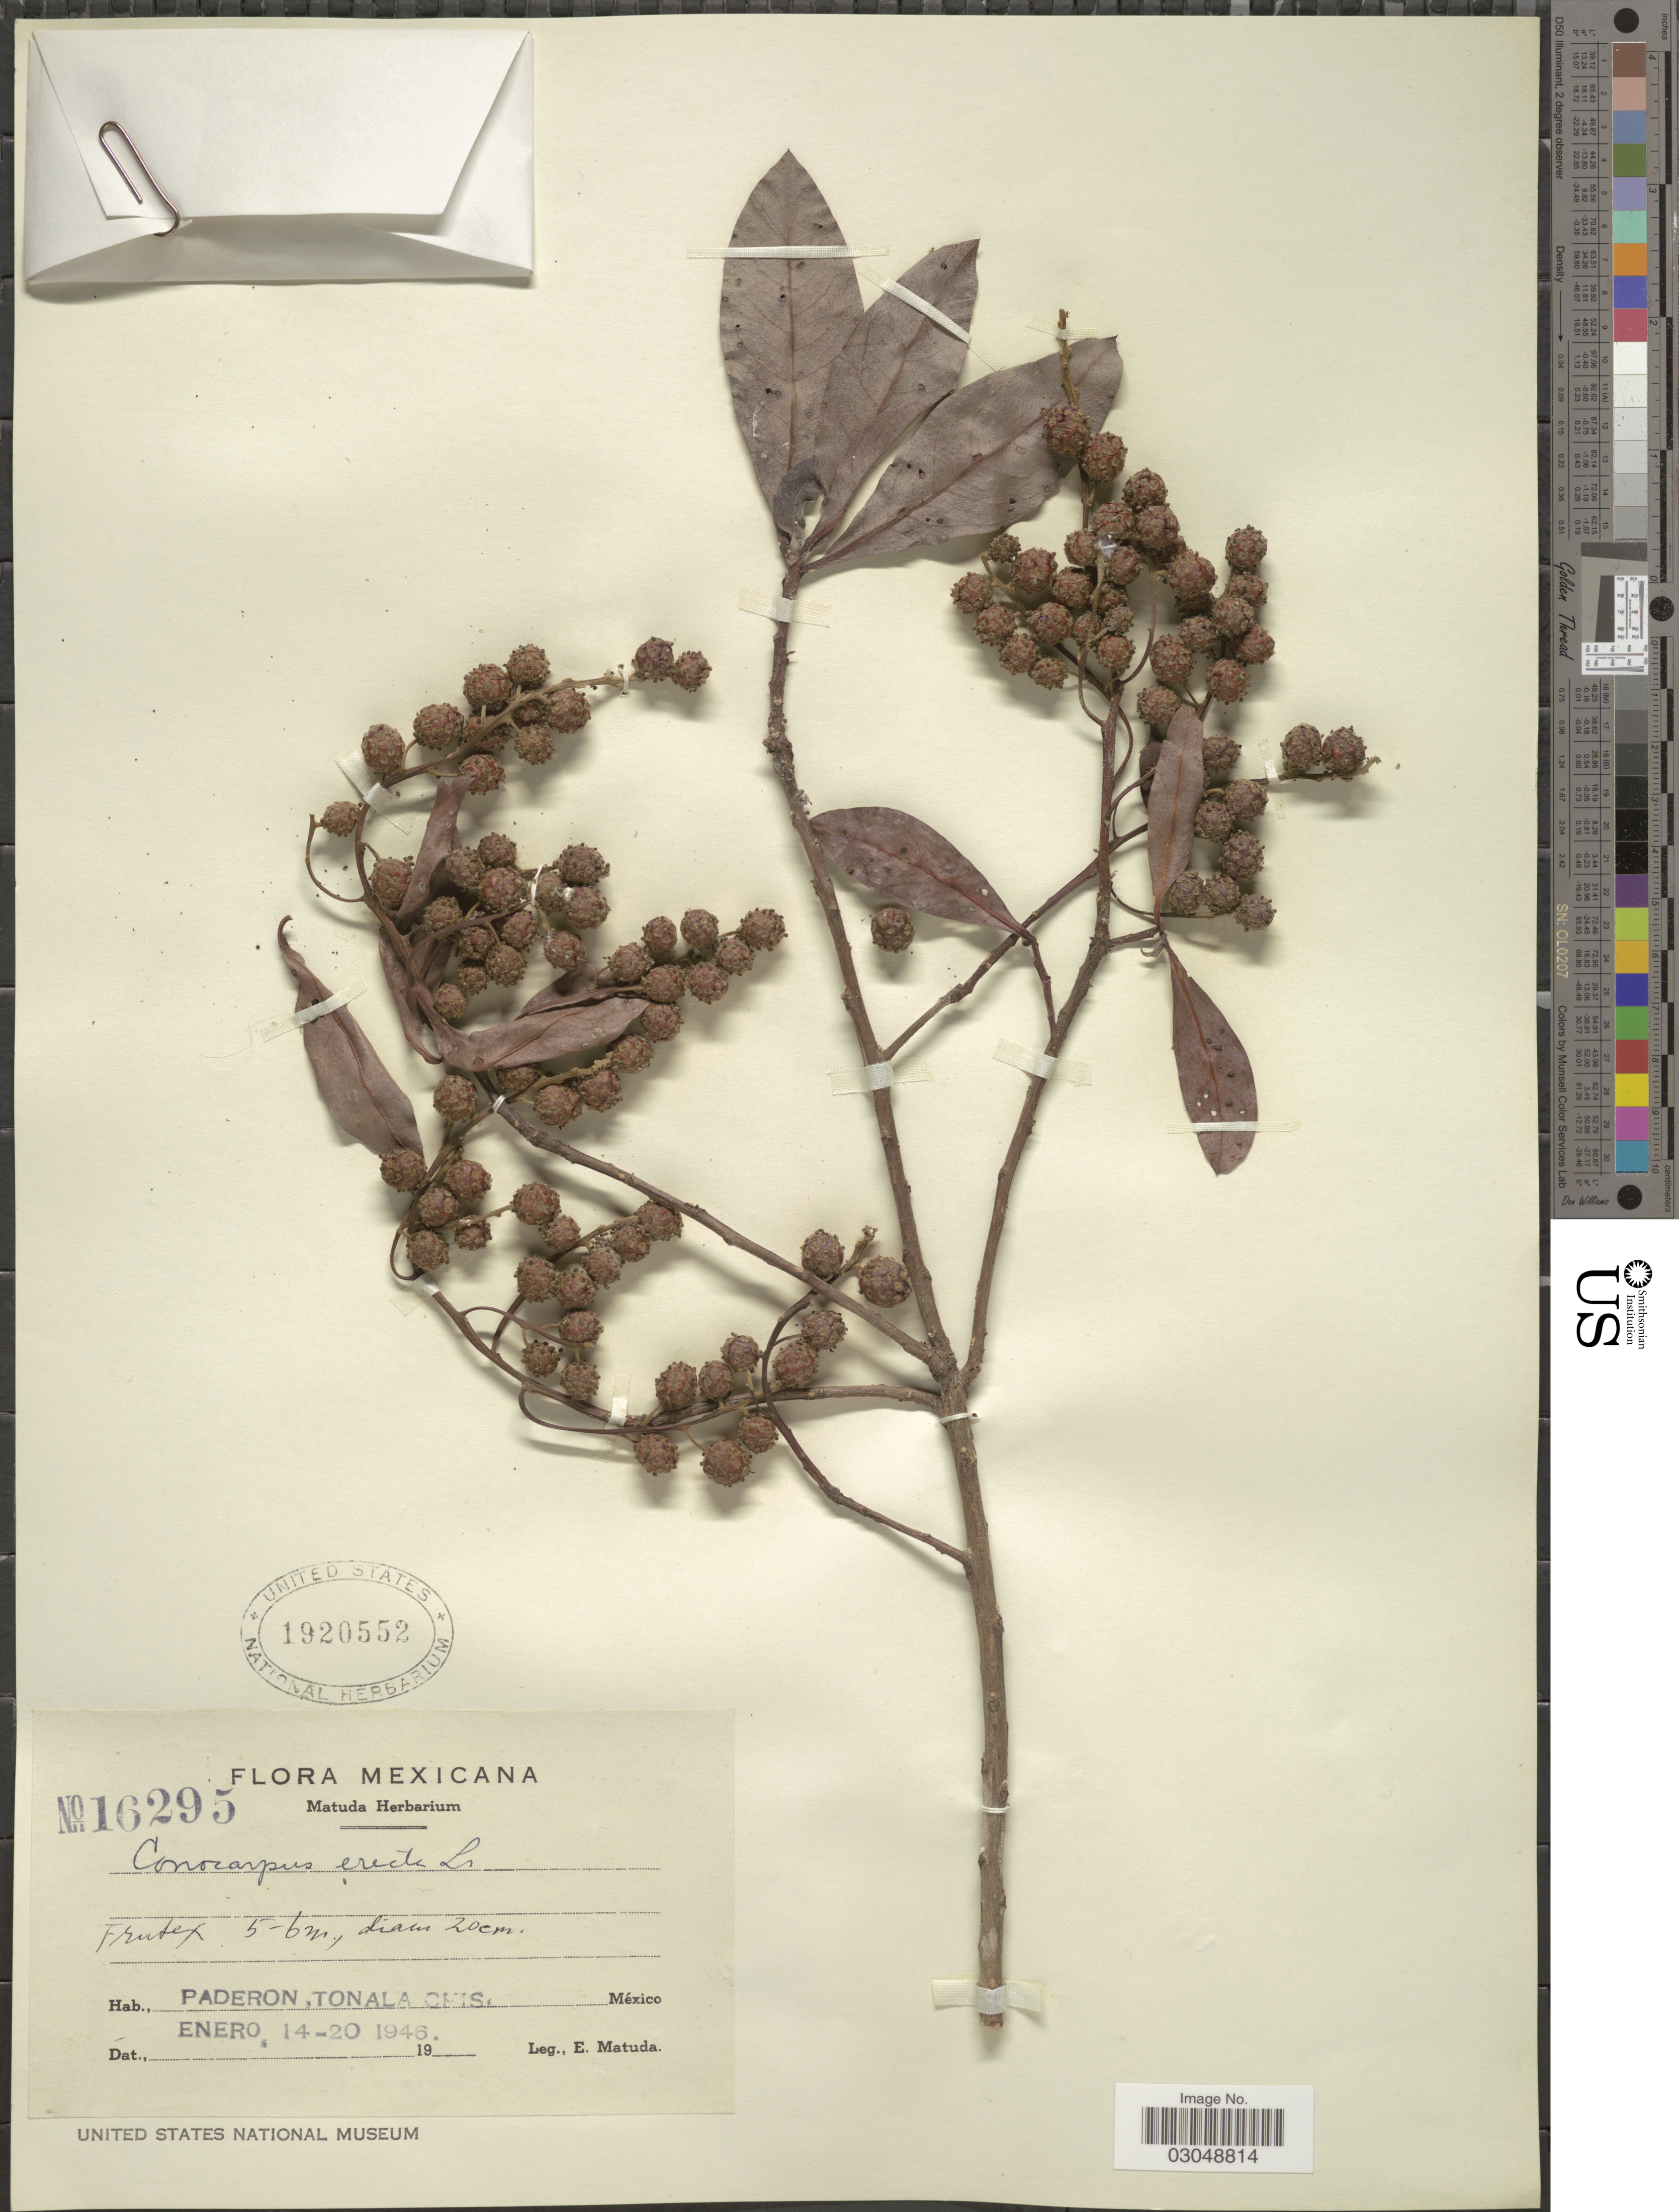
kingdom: Plantae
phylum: Tracheophyta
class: Magnoliopsida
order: Myrtales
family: Combretaceae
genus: Conocarpus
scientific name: Conocarpus erectus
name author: L.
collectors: E. Matuda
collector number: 16295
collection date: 1946-01-14/1946-01-20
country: Mexico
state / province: Chiapas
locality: Paderon, Tonala Chis.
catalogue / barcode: US 1920552